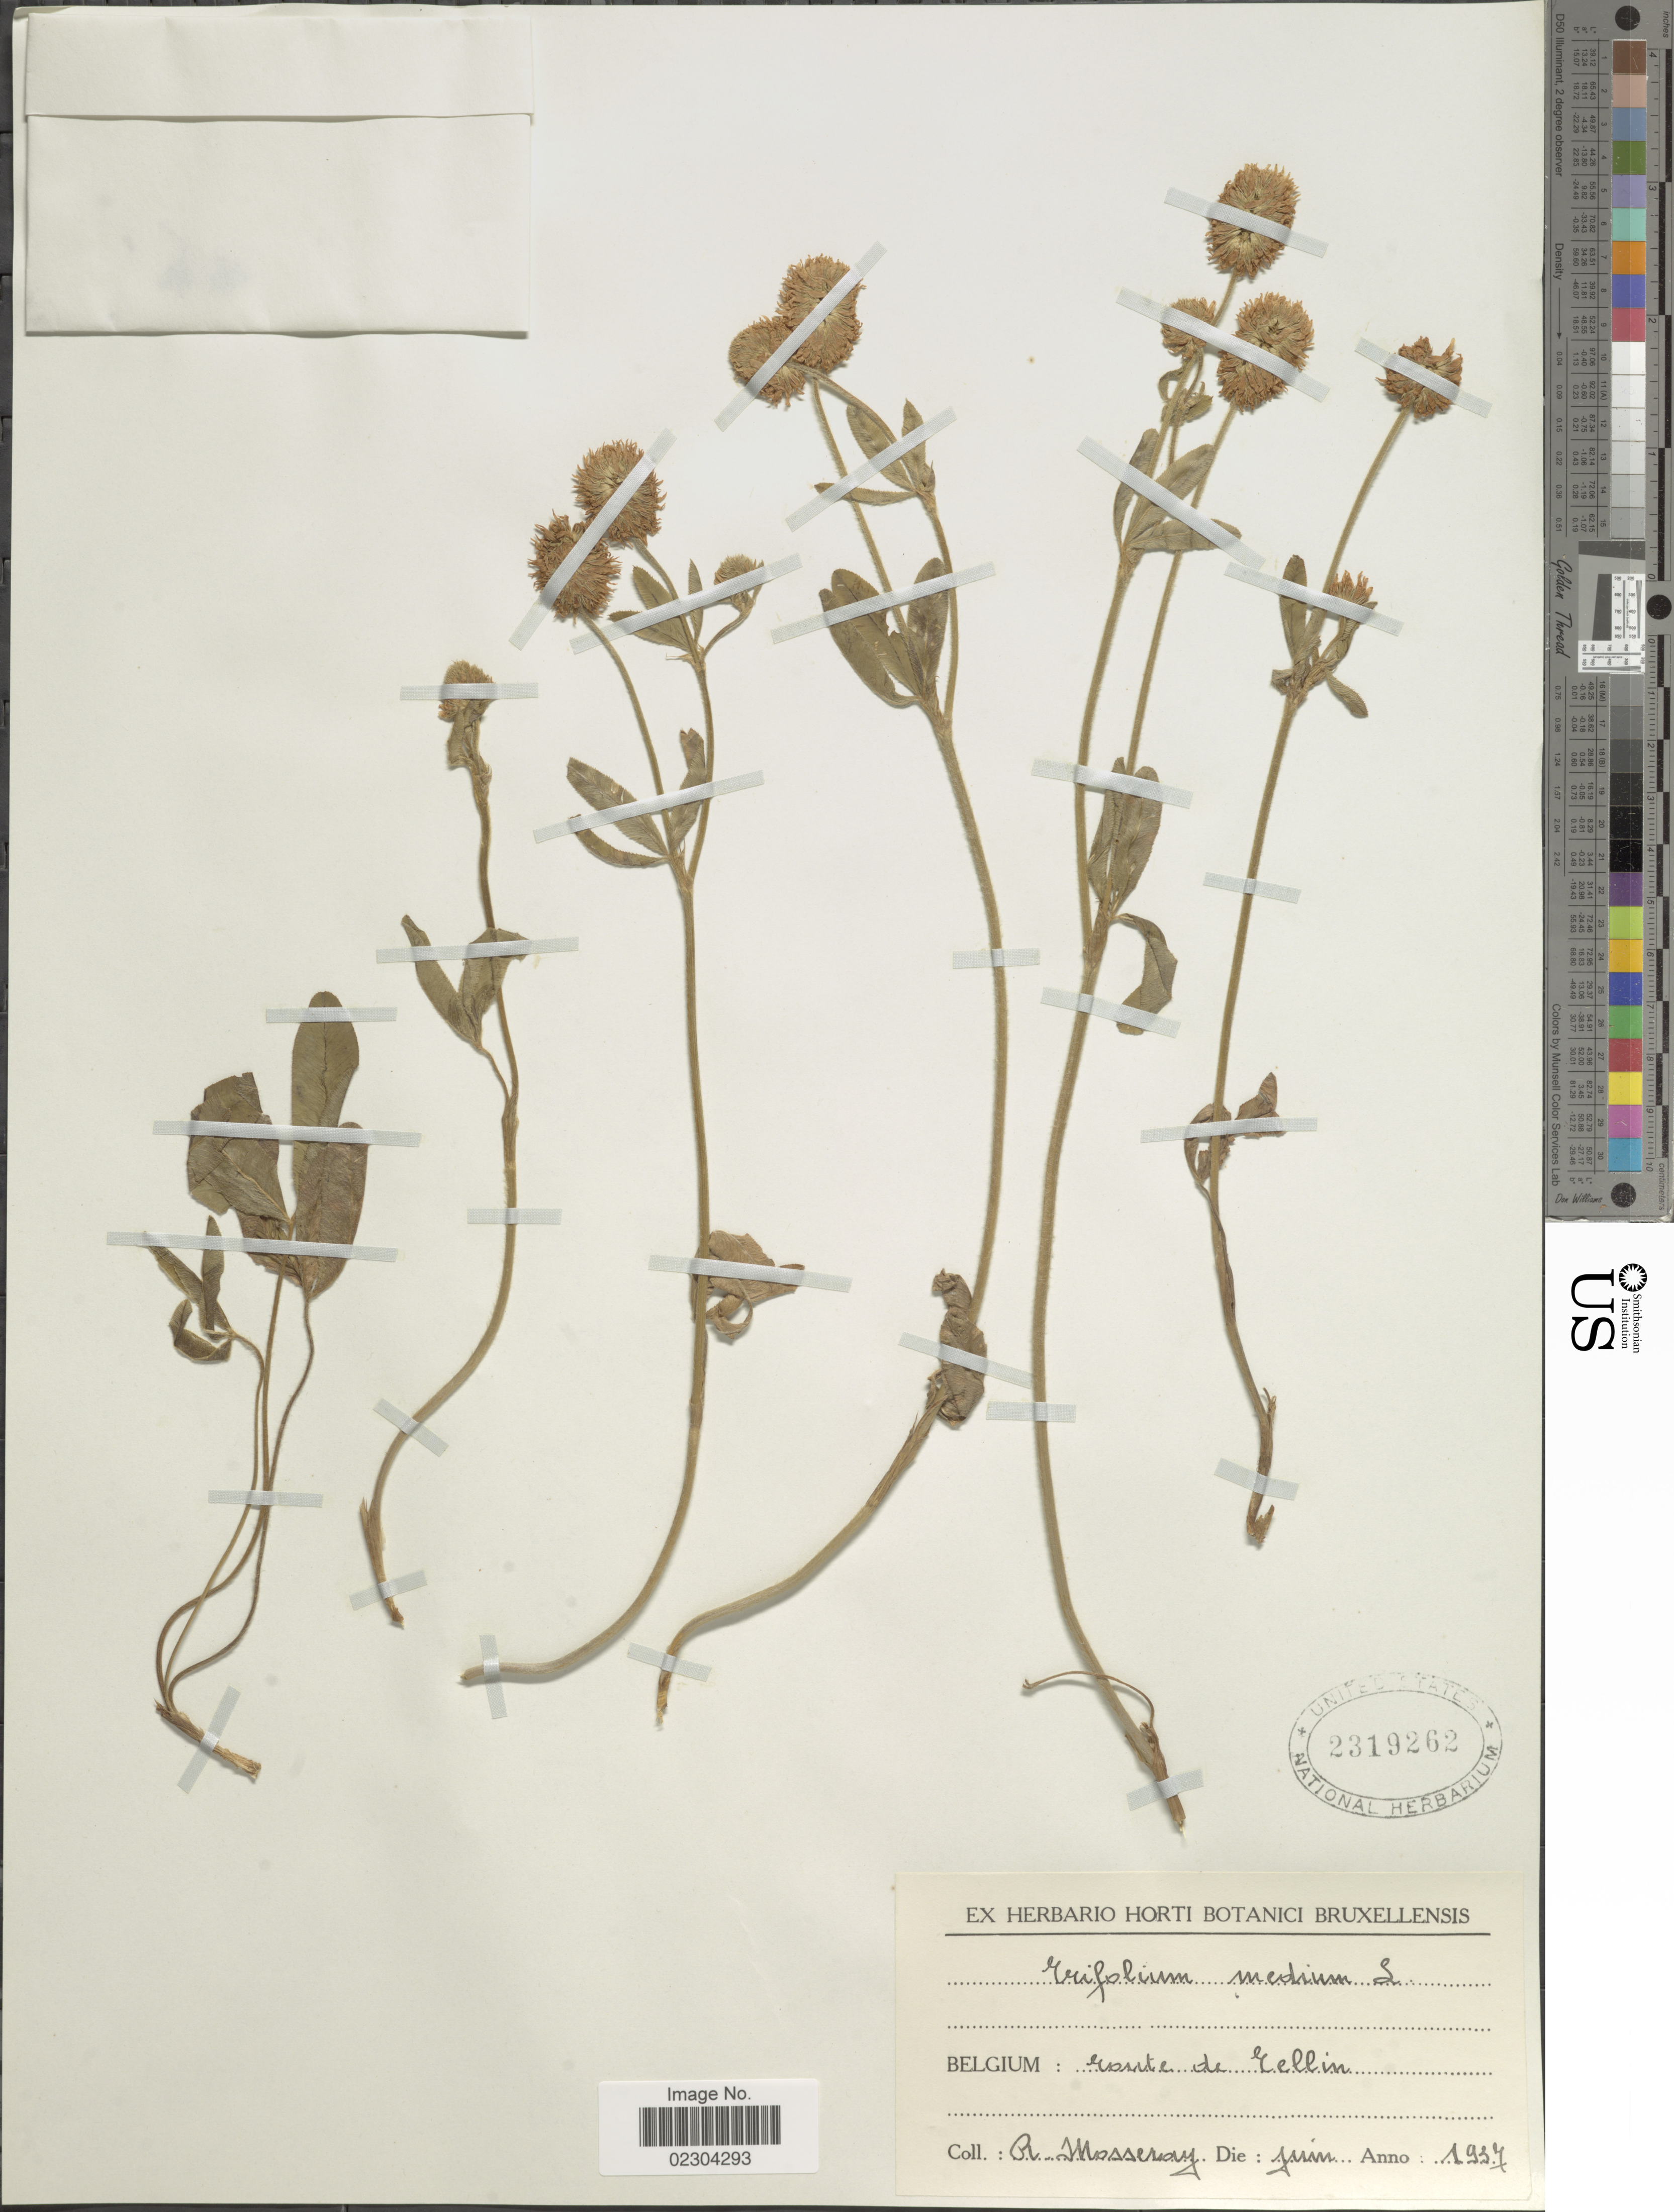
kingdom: Plantae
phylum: Tracheophyta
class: Magnoliopsida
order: Fabales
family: Fabaceae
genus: Trifolium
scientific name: Trifolium medium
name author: L.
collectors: R. Mosseray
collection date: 1937-06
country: Belgium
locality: Route de Tellin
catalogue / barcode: US 2319262